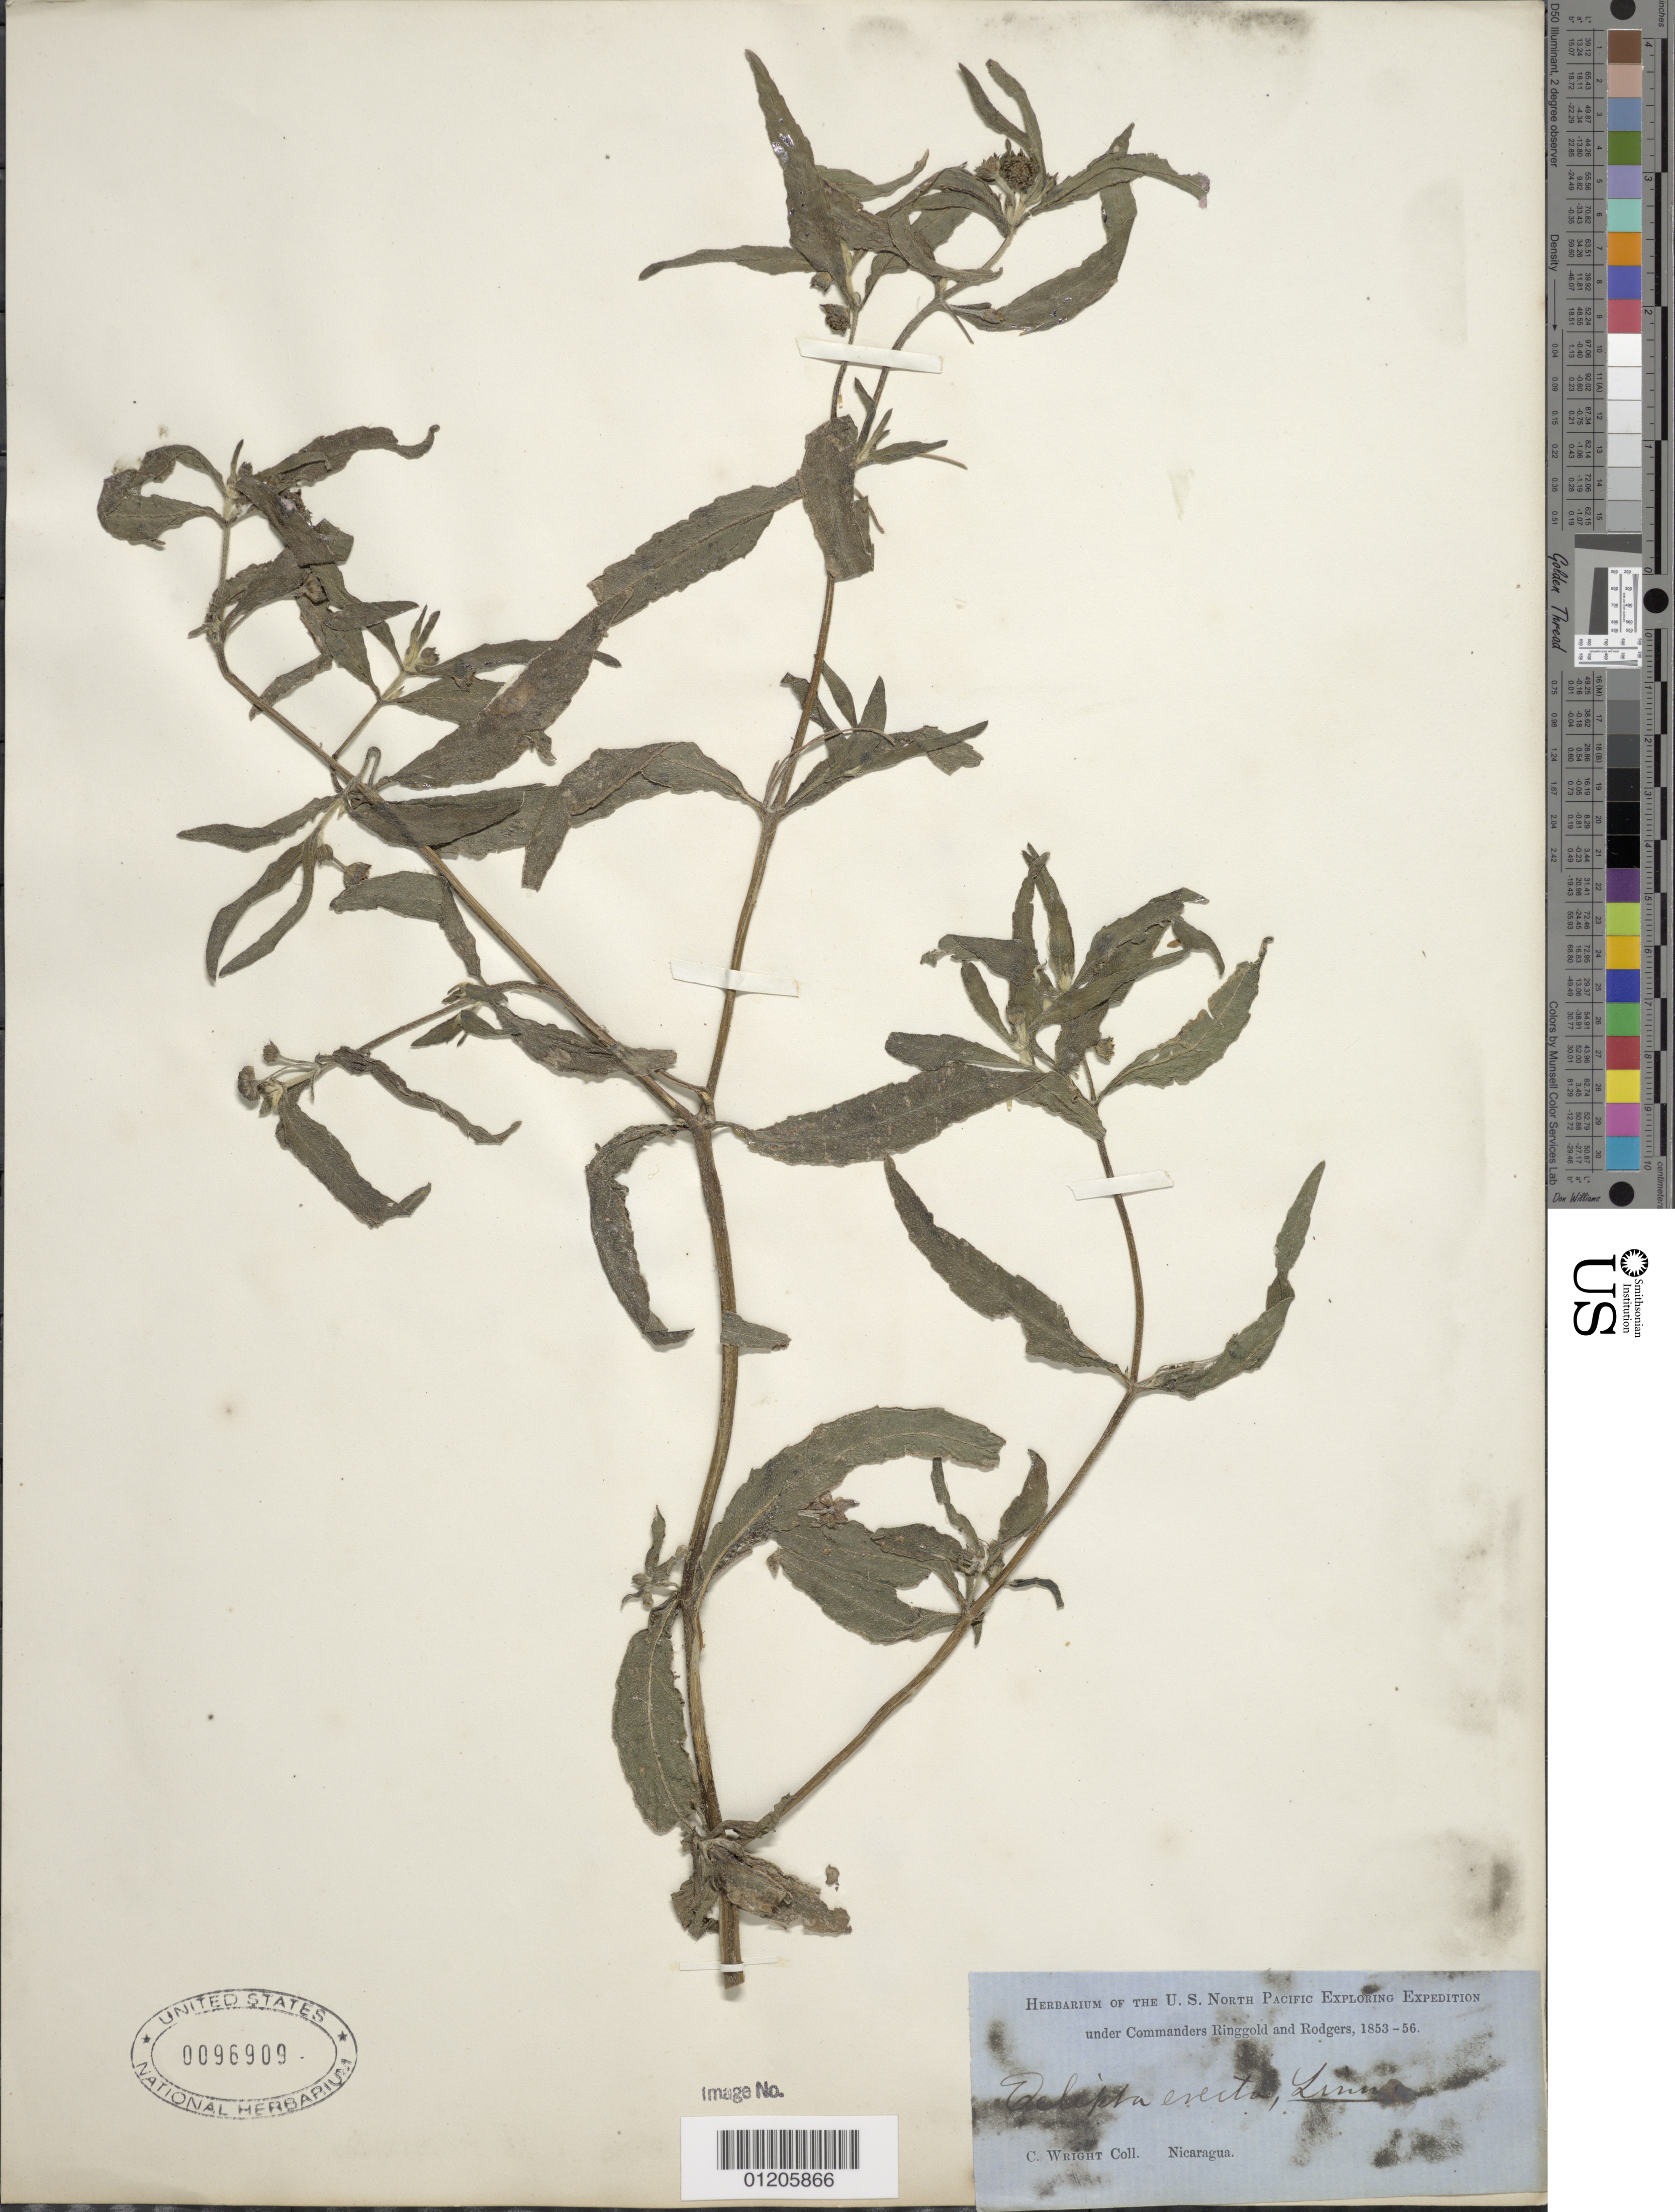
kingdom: Plantae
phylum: Tracheophyta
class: Magnoliopsida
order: Asterales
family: Asteraceae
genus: Eclipta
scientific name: Eclipta erecta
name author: L.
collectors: C. Wright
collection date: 1853/1856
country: Nicaragua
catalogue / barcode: US 96909